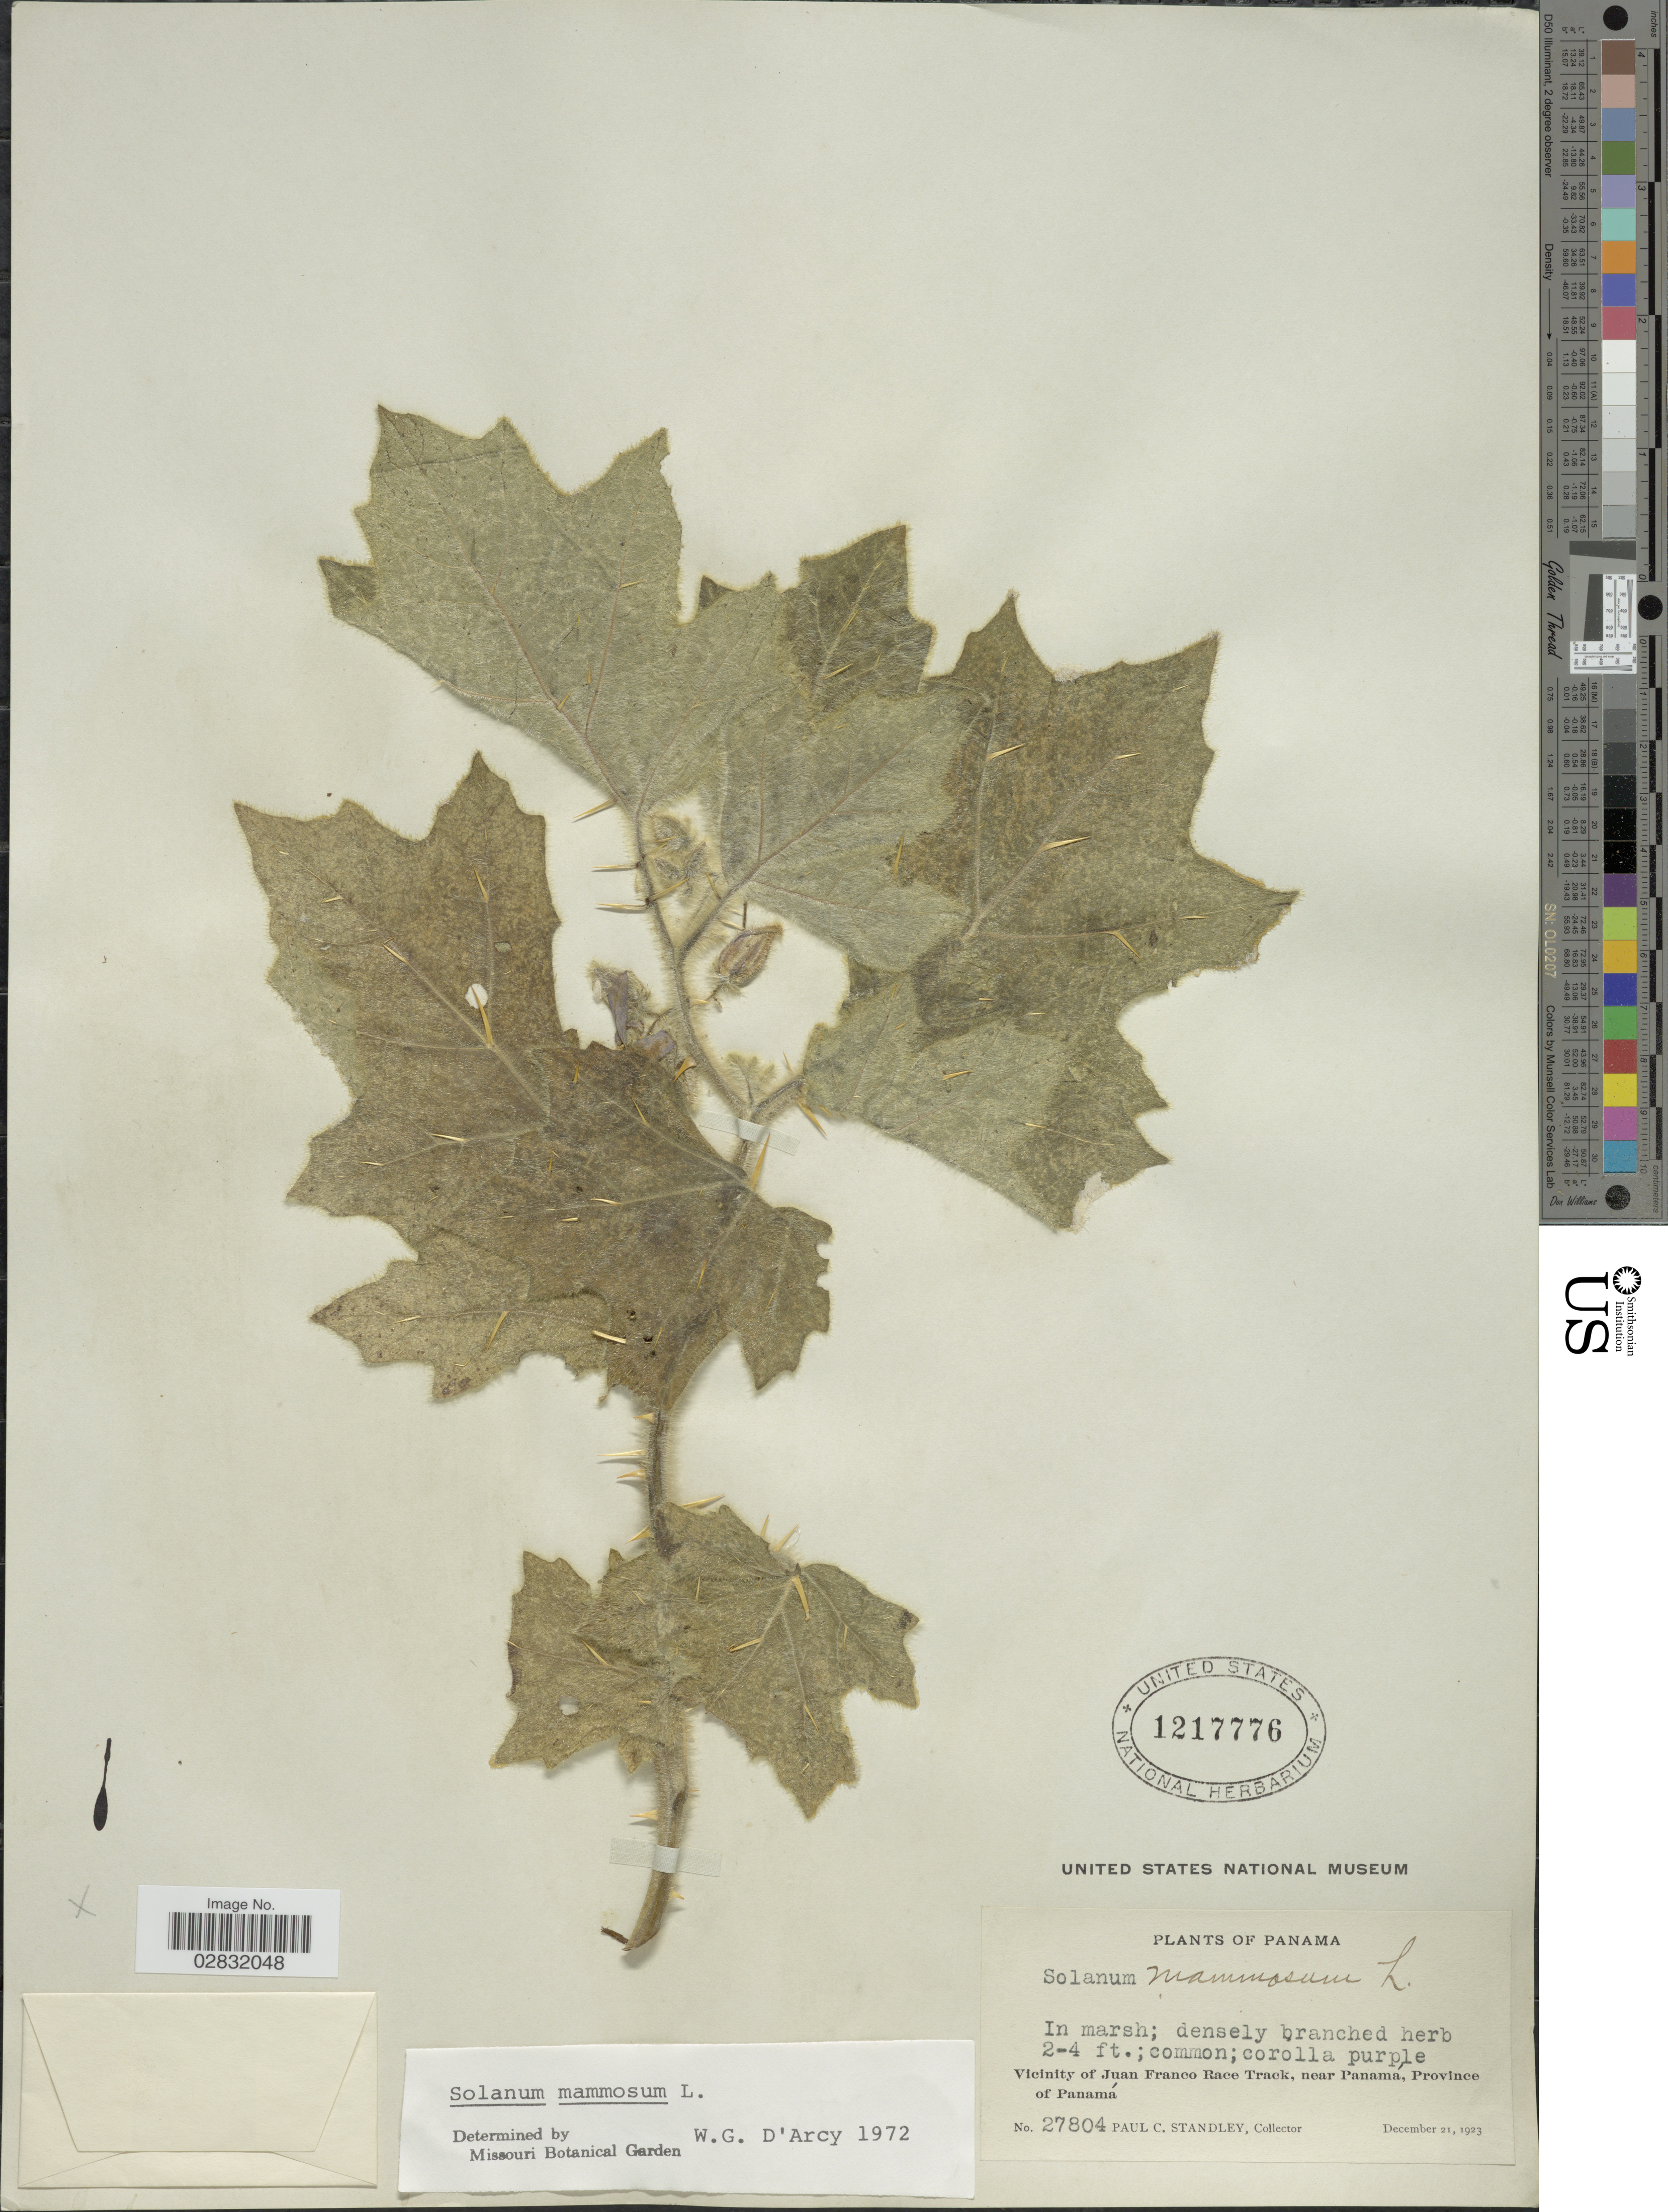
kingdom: Plantae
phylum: Tracheophyta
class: Magnoliopsida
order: Solanales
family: Solanaceae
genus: Solanum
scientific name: Solanum mammosum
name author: L.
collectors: P. C. Standley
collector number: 27804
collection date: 1923-12-21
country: Panama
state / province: Panamá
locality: Vicinity of Juan Franco Race Track, near Panamá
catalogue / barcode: US 1217776